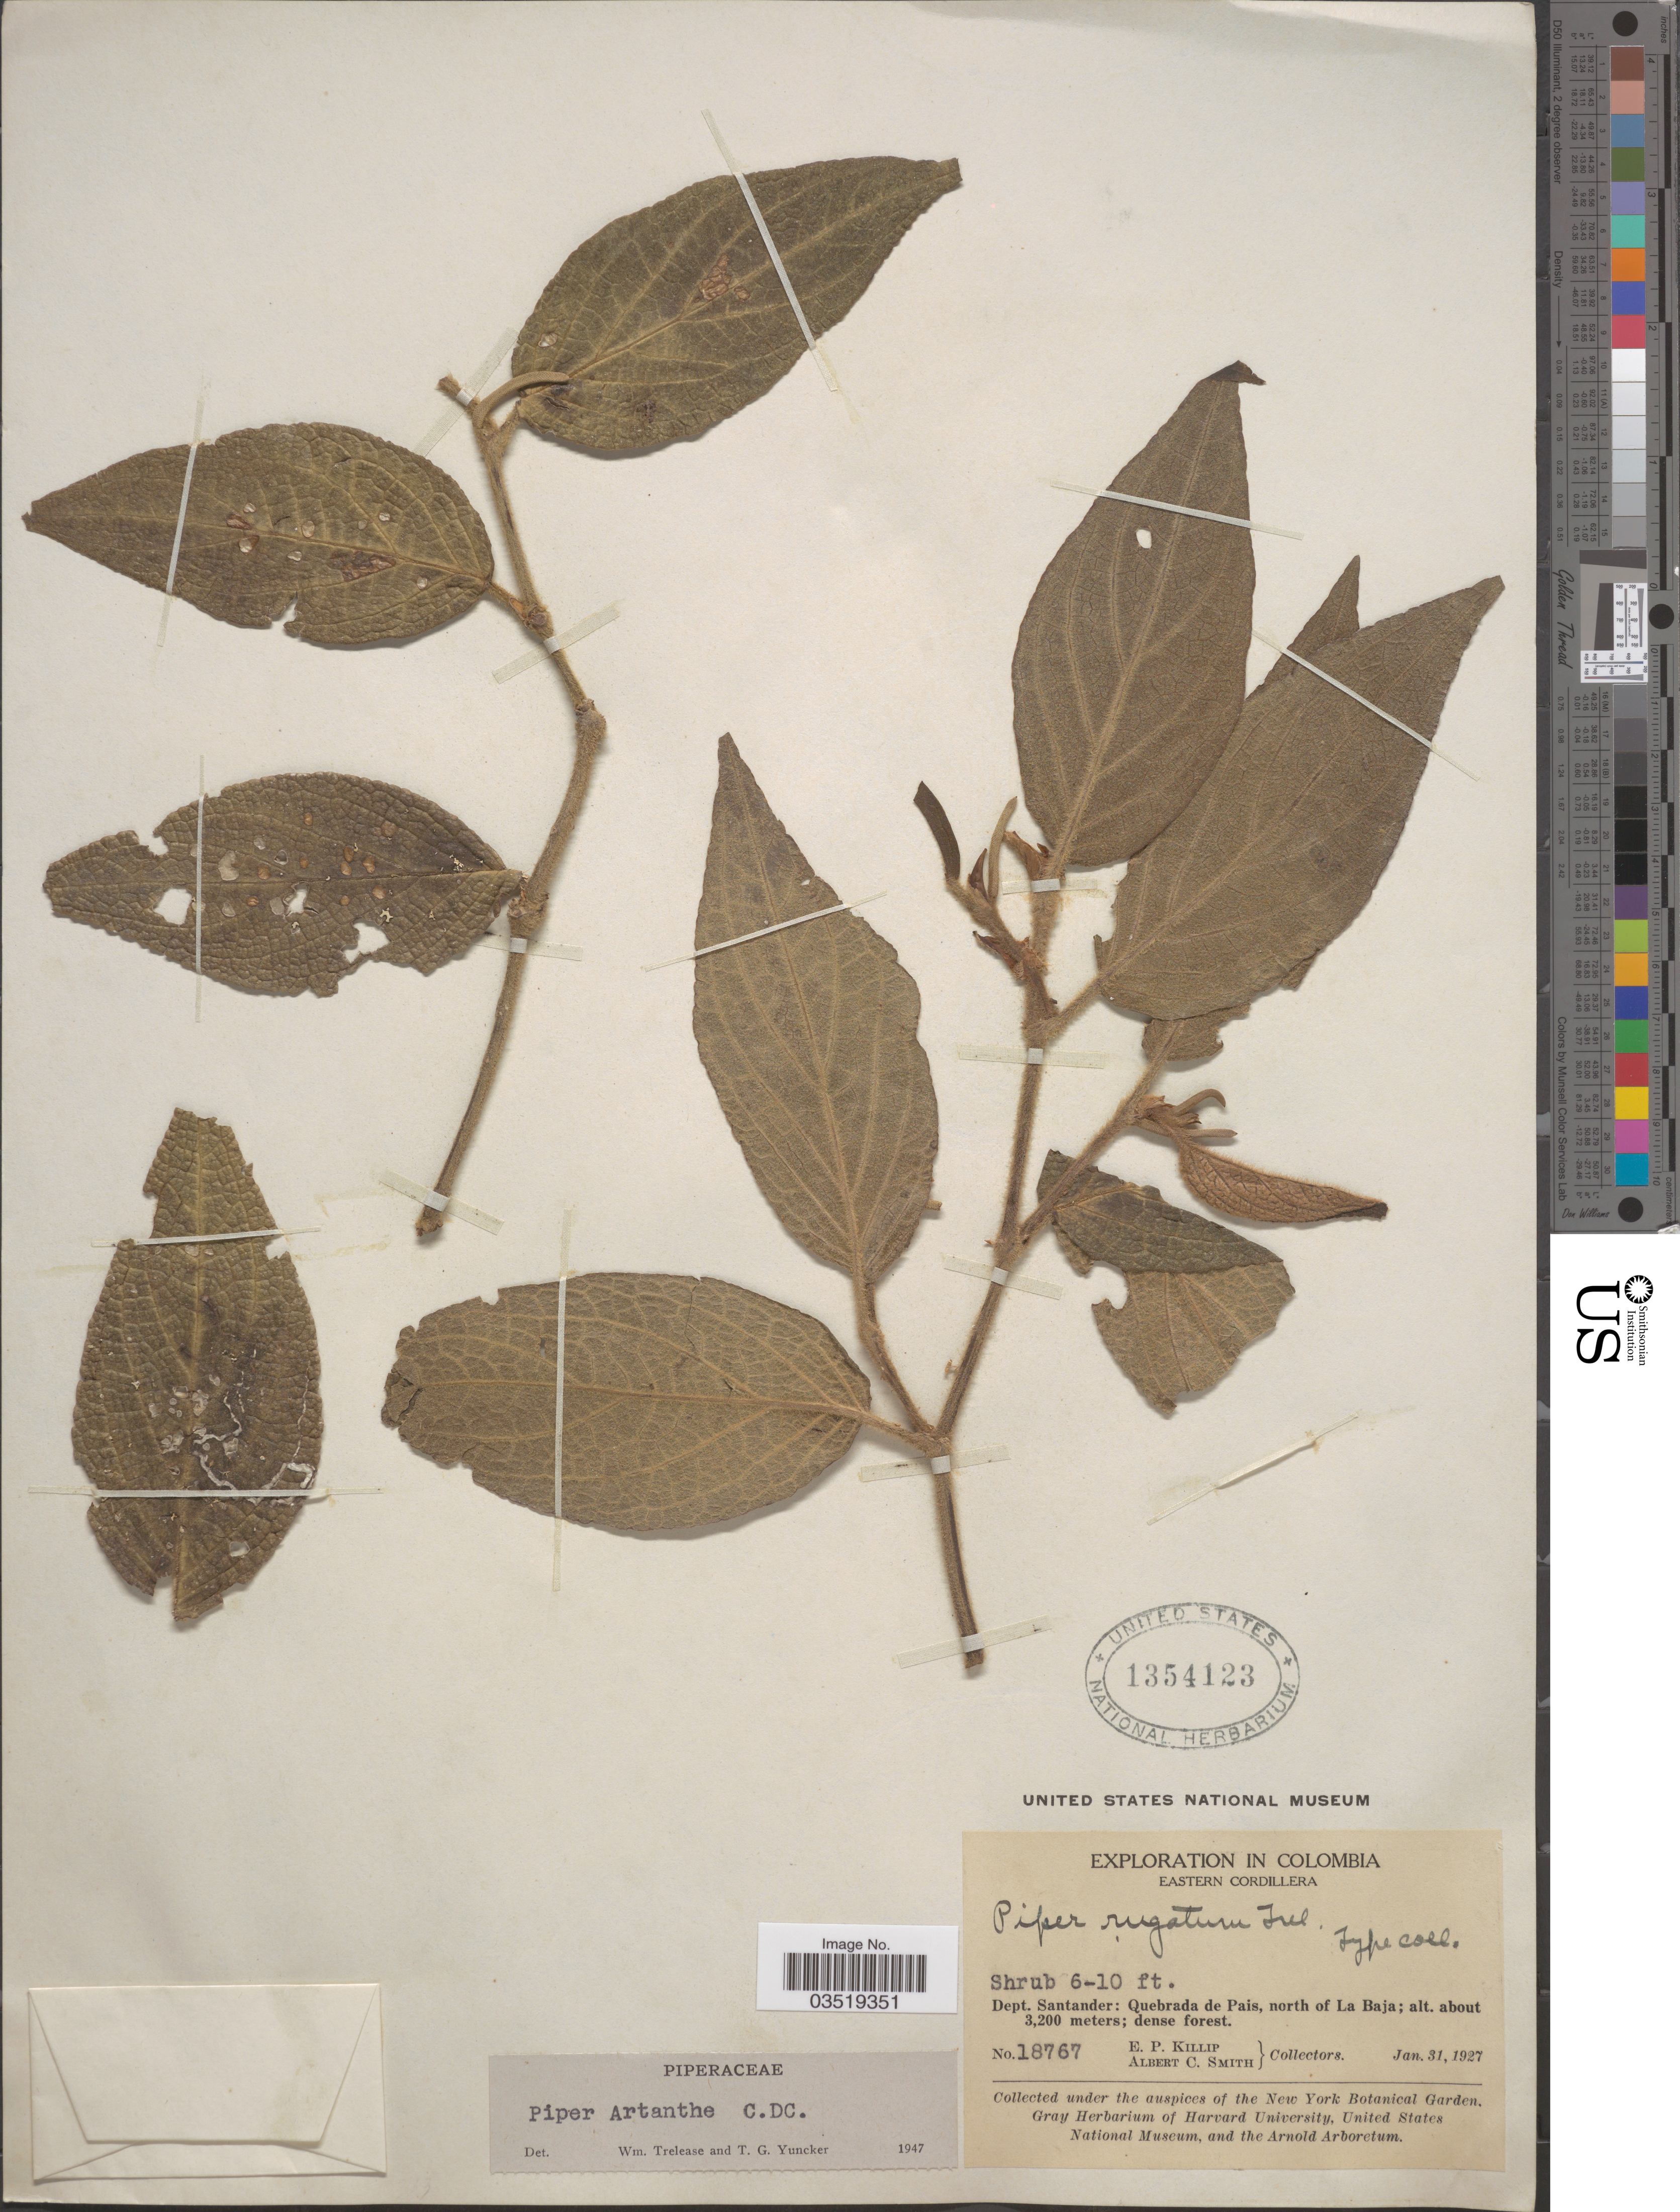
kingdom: Plantae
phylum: Tracheophyta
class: Magnoliopsida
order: Piperales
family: Piperaceae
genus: Piper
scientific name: Piper artanthe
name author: C. DC.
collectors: E. P. Killip & A. C. Smith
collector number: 18767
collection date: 1927-01-31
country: Colombia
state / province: Santander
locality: Eastern Cordillera. Dept. Santander: Quebrada de Pais, north of La Baja.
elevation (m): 3200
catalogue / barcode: US 1354123